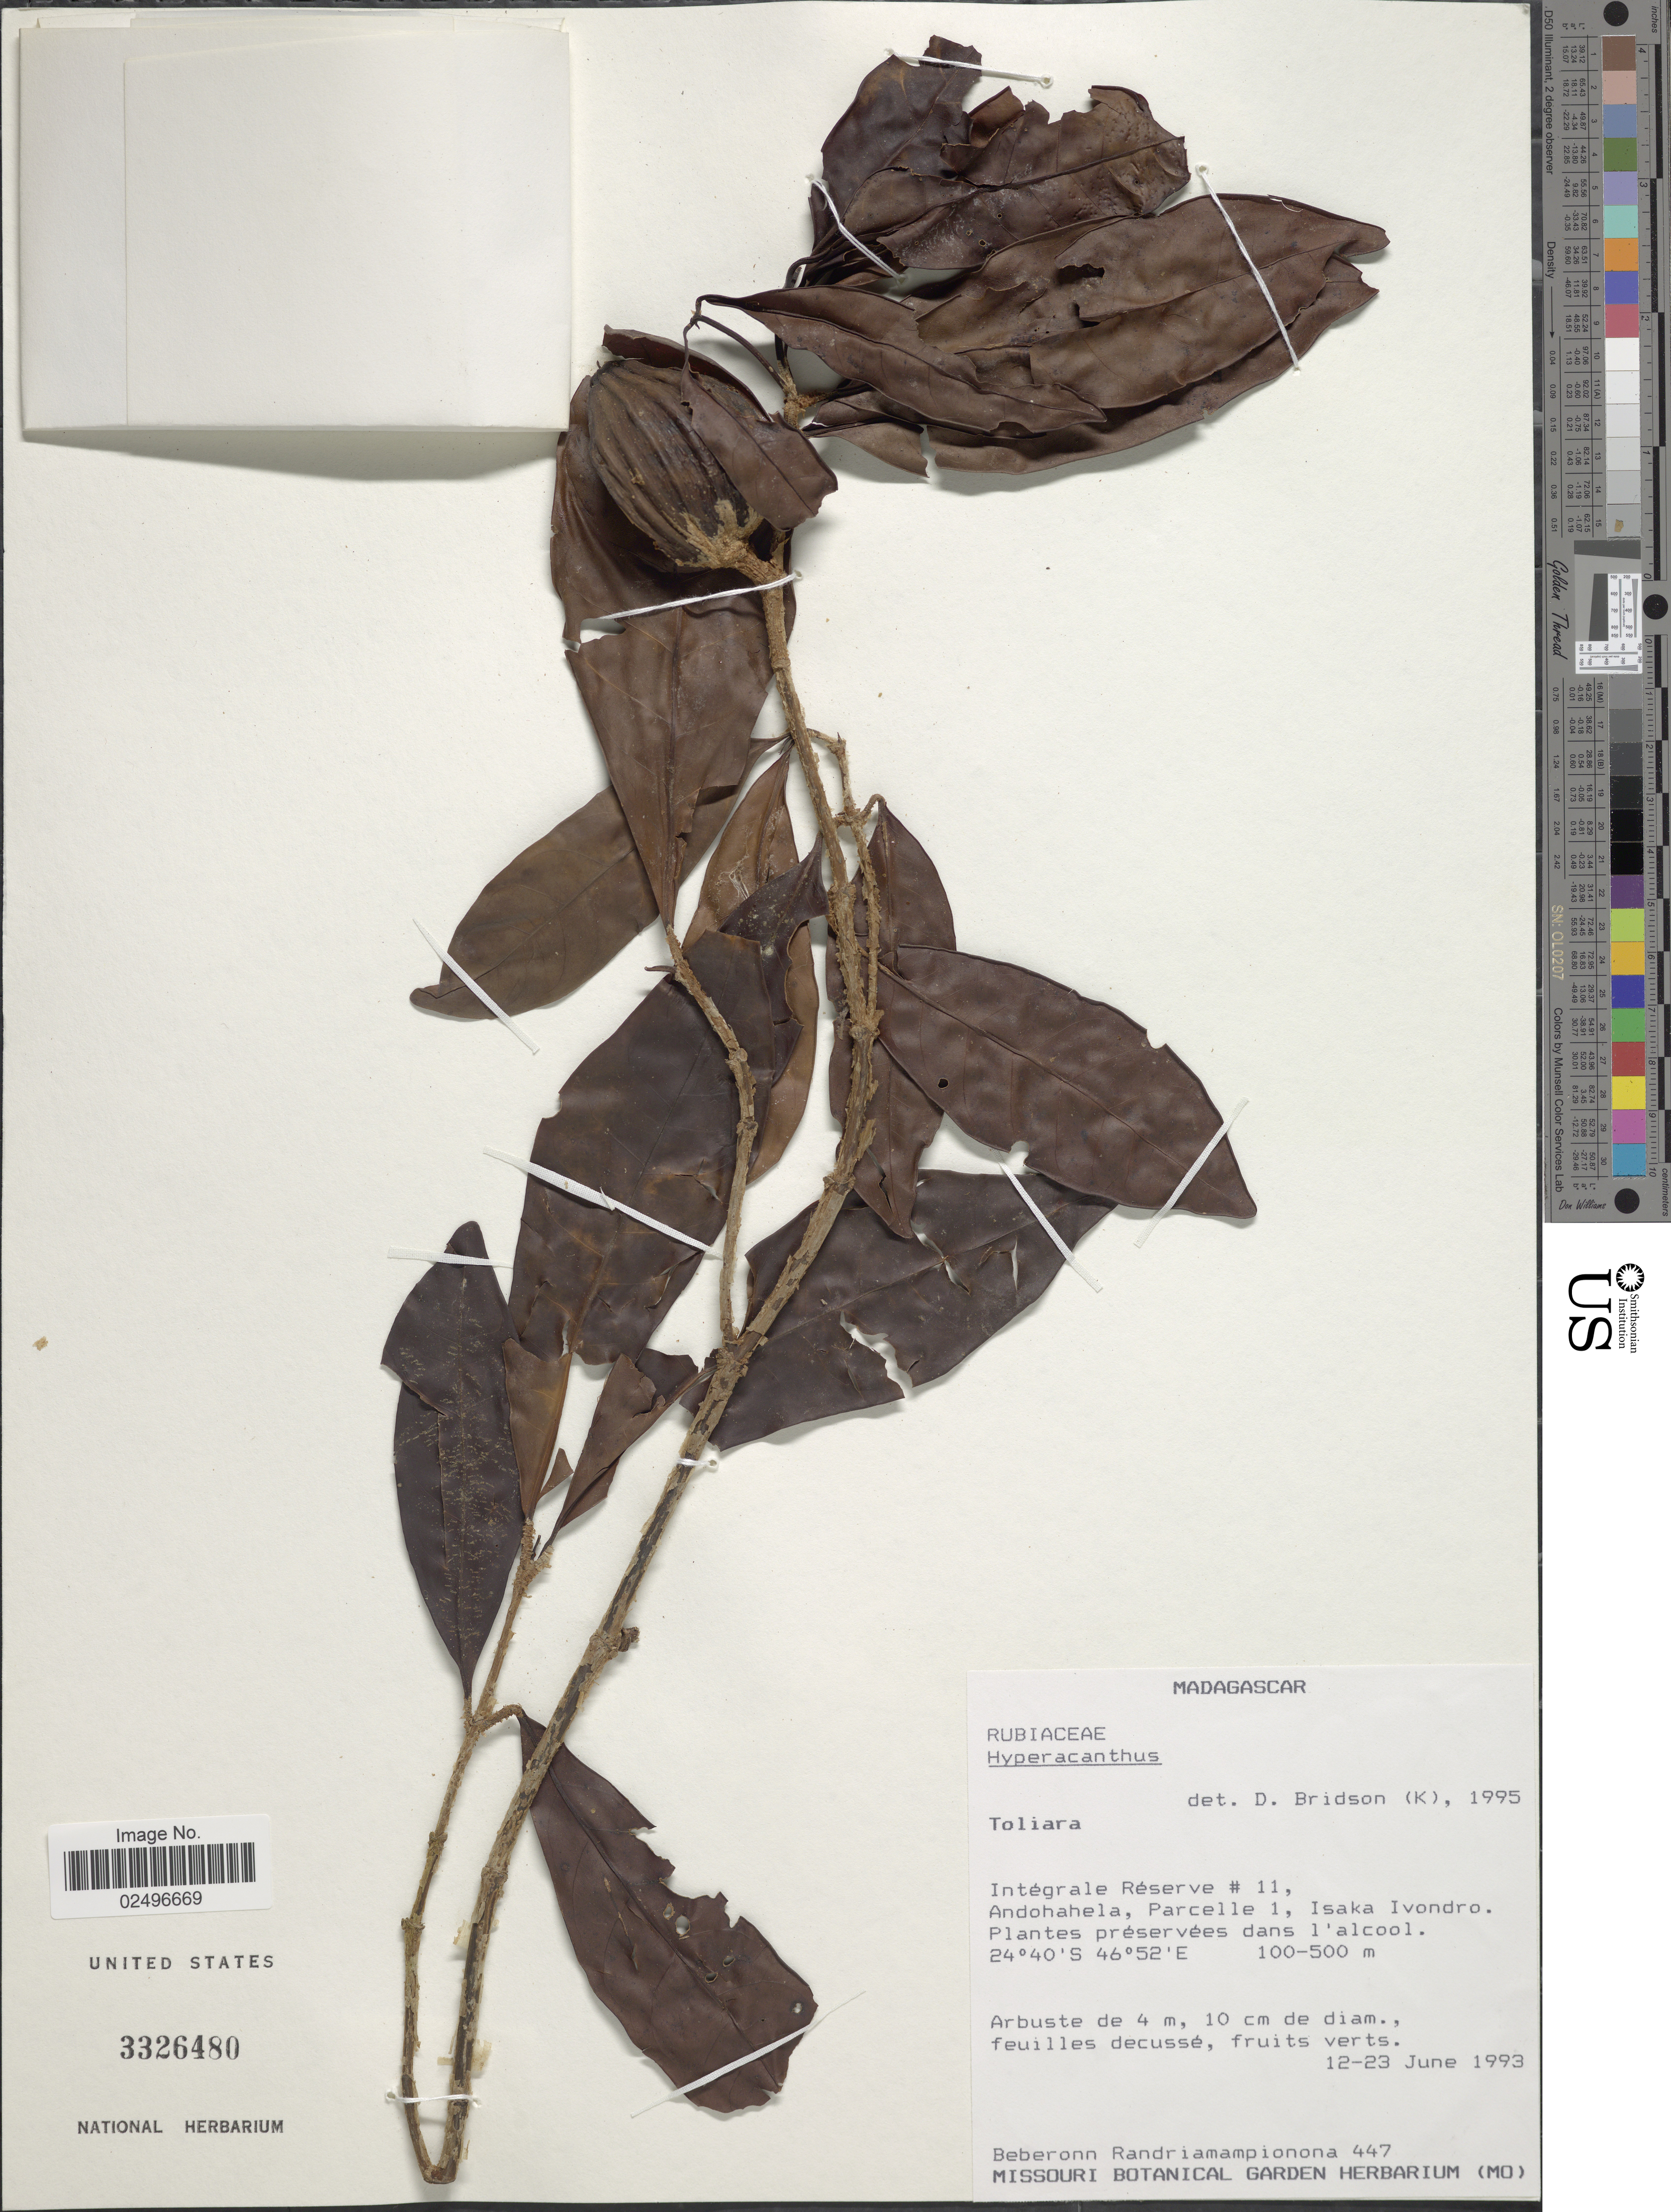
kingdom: Plantae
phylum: Tracheophyta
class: Magnoliopsida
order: Gentianales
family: Rubiaceae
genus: Gardenia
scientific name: Gardenia sp.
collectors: B. Randriamampionona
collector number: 447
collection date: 1993-06-12/1993-06-23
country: Madagascar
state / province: Anosy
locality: Integrale Reserve # 11, Andohahela, Parcelle 1, Isaka Ivondro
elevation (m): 100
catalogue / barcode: US 3326480